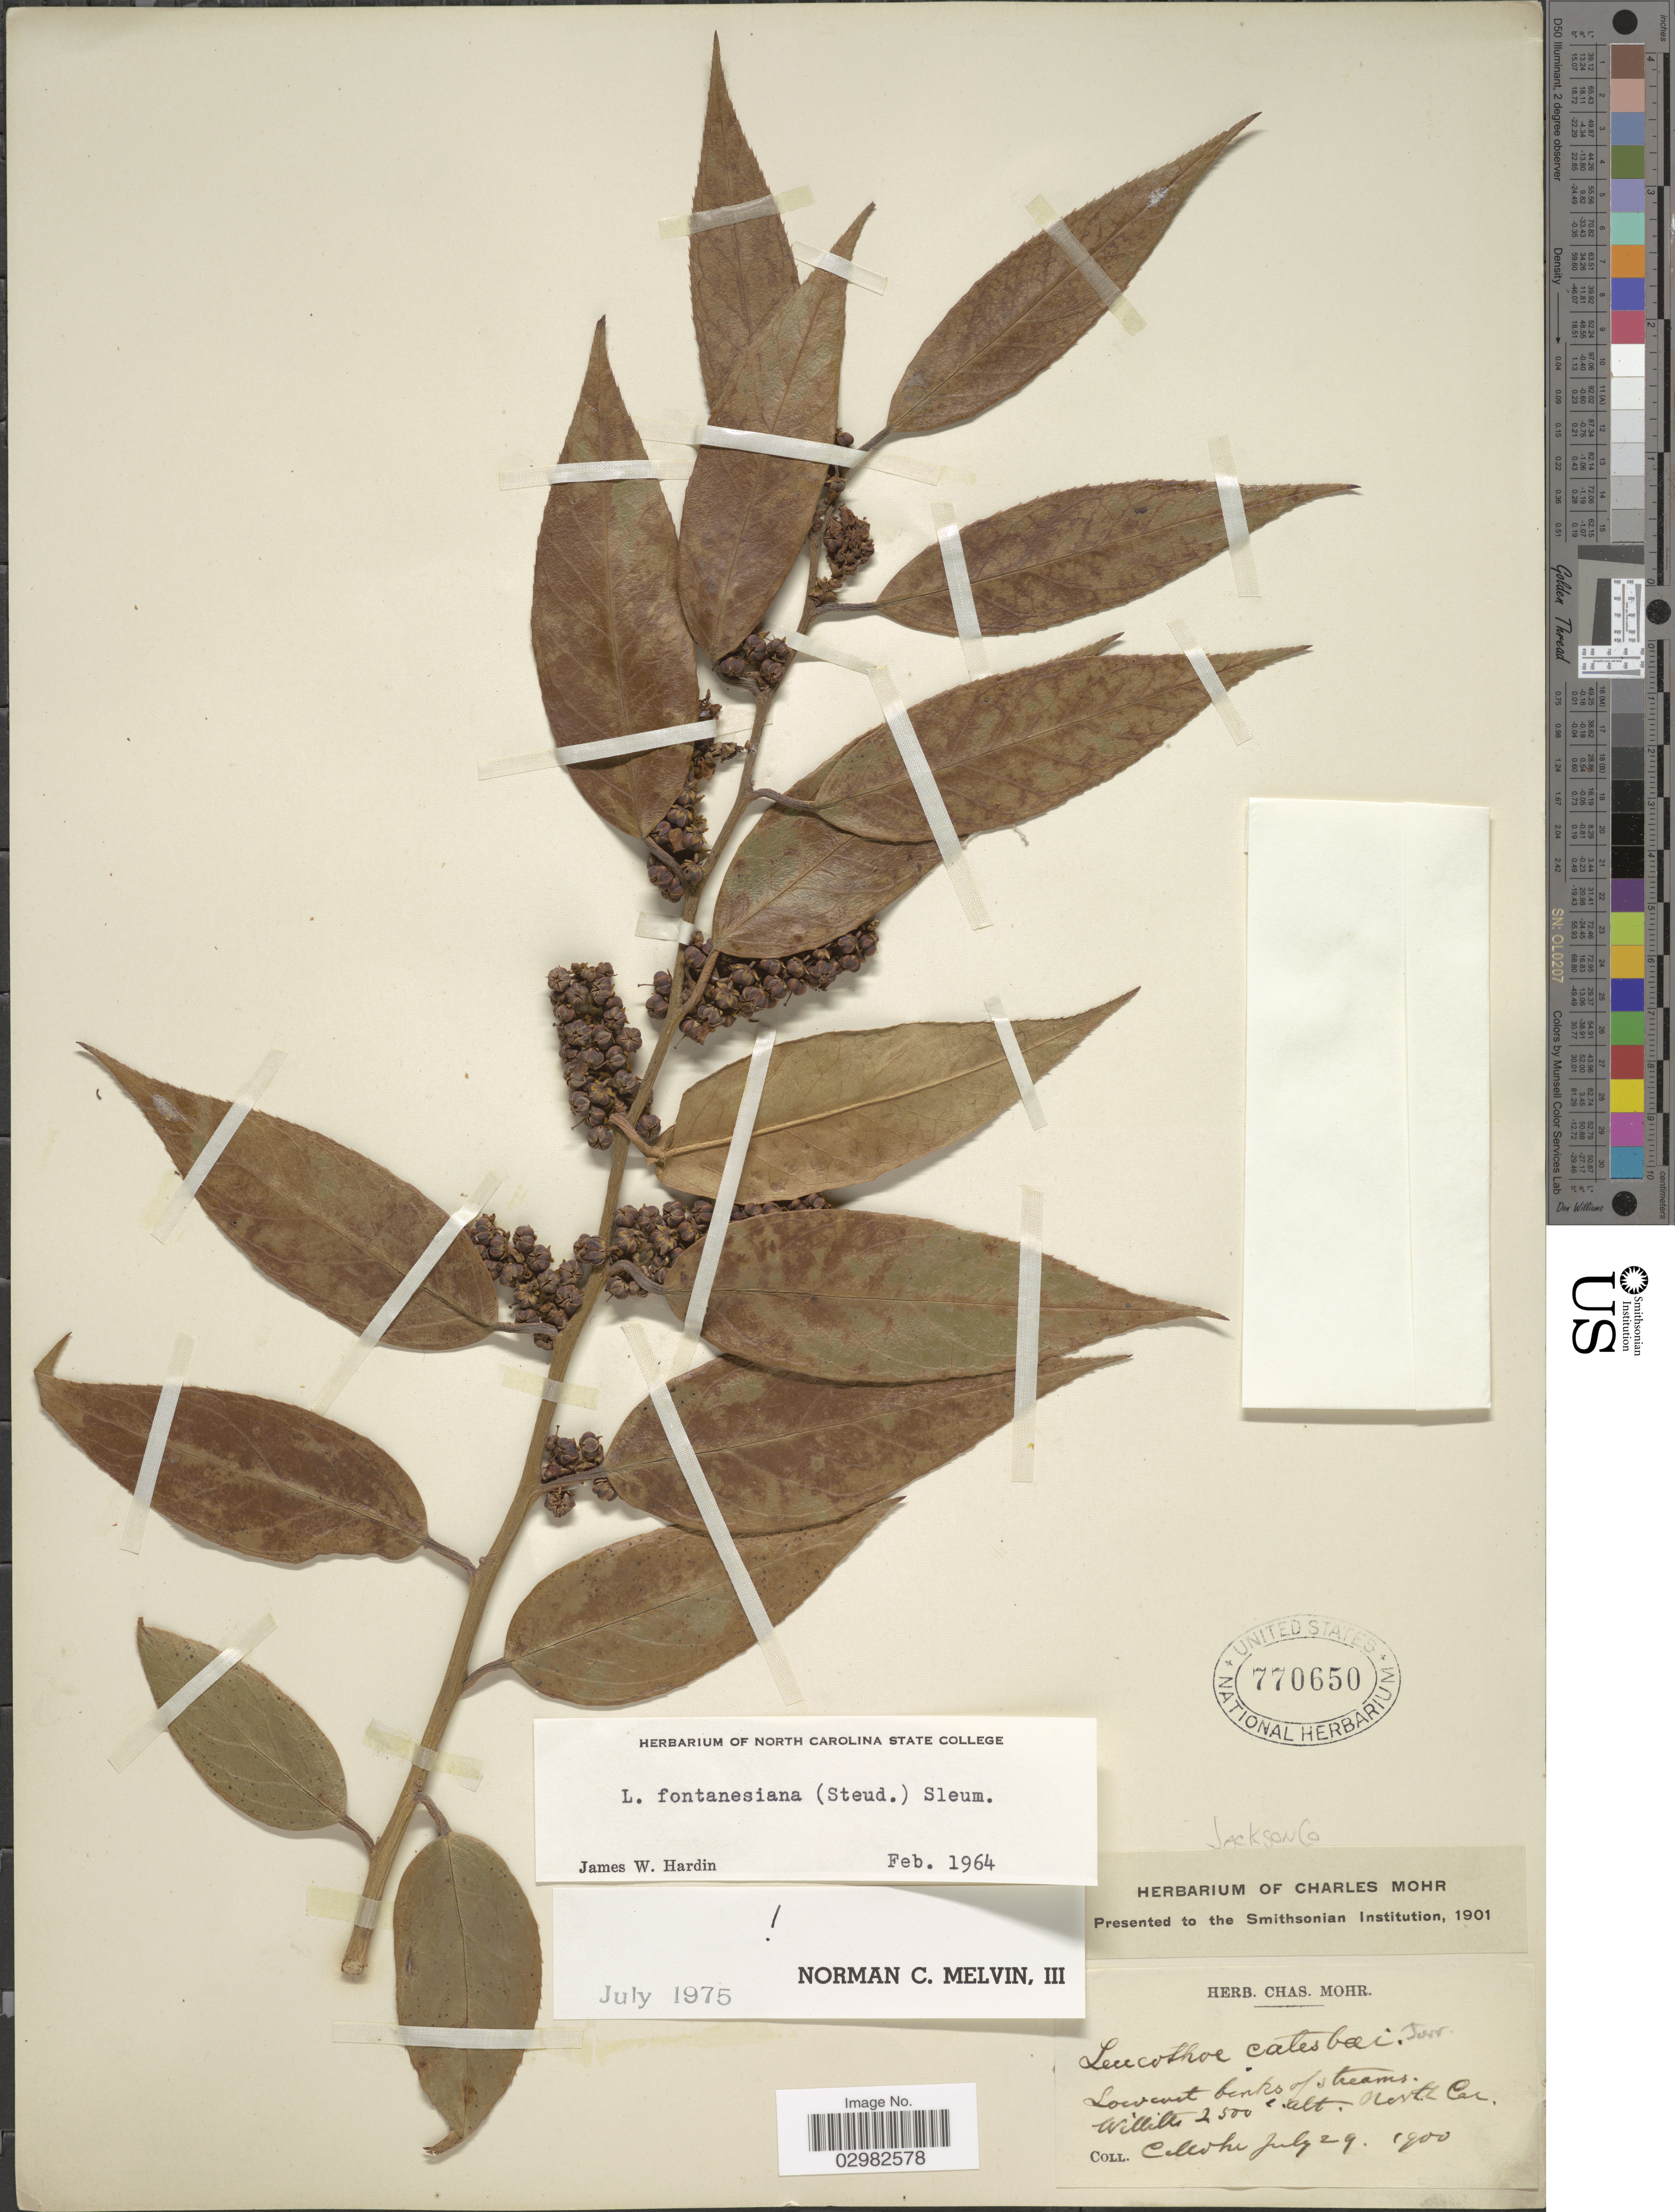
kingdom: Plantae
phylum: Tracheophyta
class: Magnoliopsida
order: Ericales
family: Ericaceae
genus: Leucothoe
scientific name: Leucothoë fontanesiana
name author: (Steud.) Sleumer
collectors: C. T. Mohr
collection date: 1900-07-29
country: United States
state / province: North Carolina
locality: Willitts.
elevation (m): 762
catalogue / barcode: US 770650